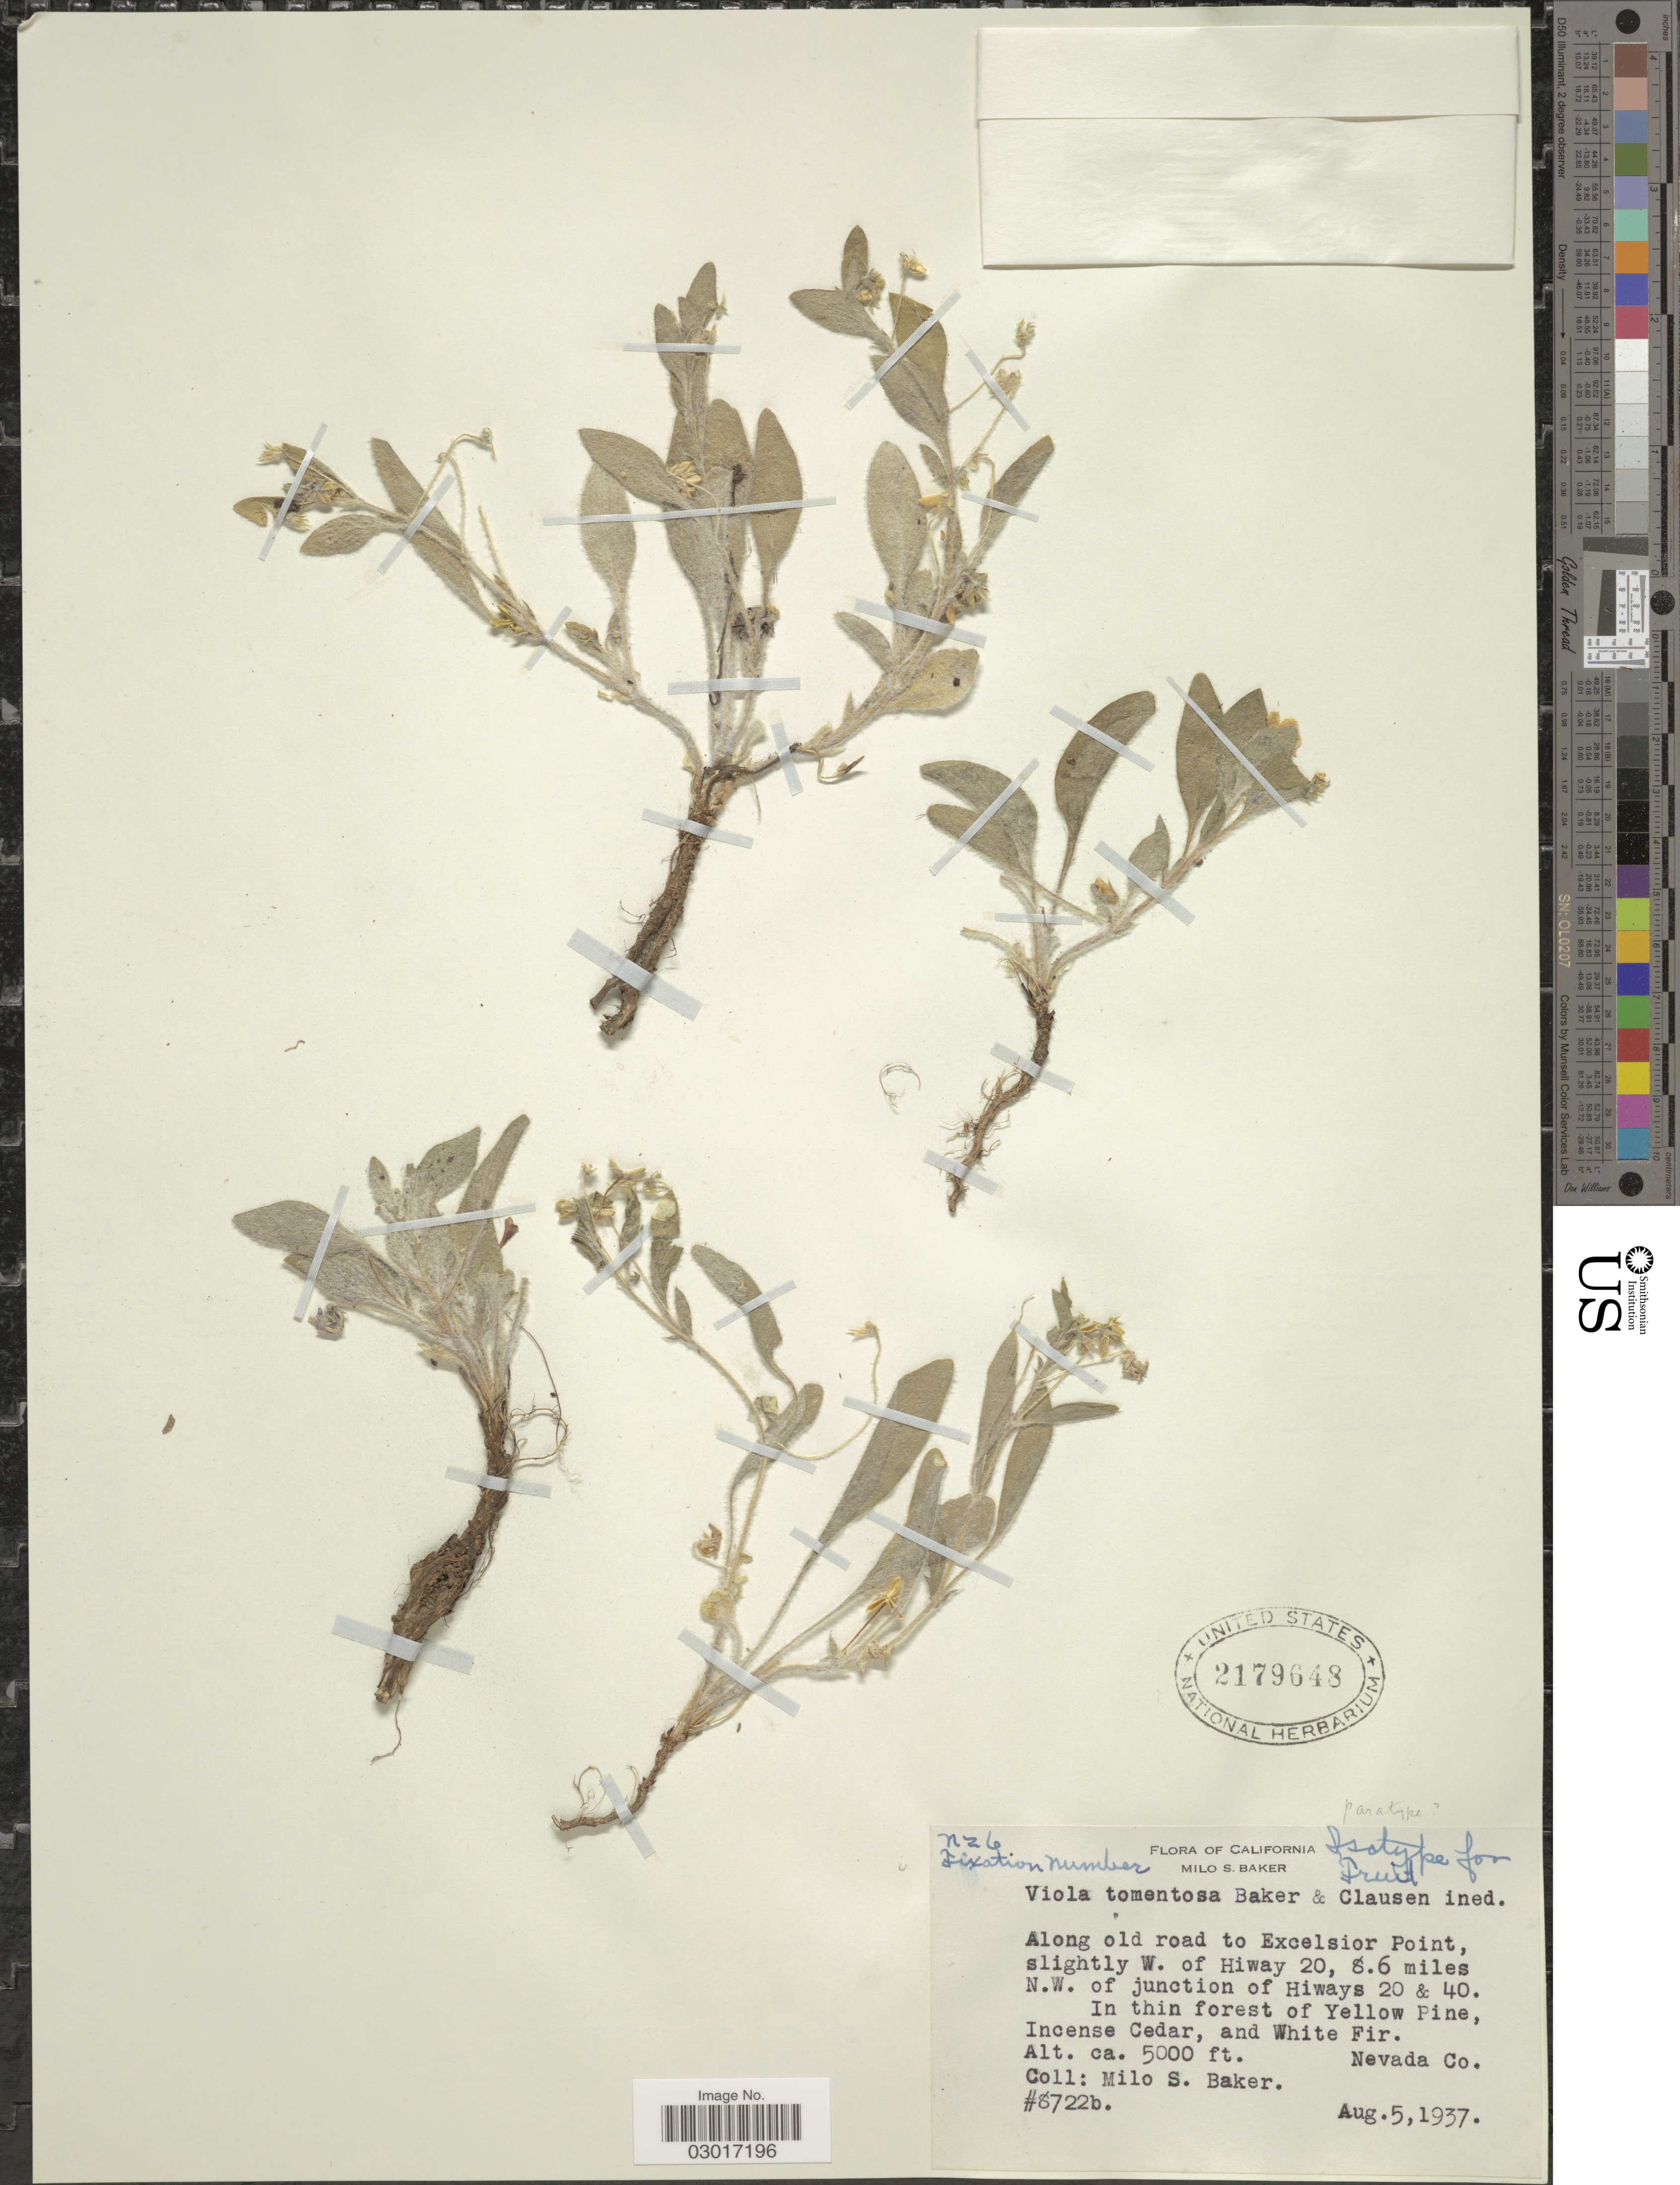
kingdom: Plantae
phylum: Tracheophyta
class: Magnoliopsida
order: Malpighiales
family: Violaceae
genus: Viola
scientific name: Viola tomentosa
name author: M.S. Baker & J.C. Clausen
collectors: M. S. Baker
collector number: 8722b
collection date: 1937-08-05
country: United States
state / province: California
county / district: Nevada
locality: Along old road to Excelsior Point, slightly W. of Hiway 20, 8.6 miles N.W. of junction of Hiways 20 & 40. In thin forest of Yellow Pine, Incense Cedar, and White Fir. Nevada Co.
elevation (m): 1524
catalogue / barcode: US 2179648